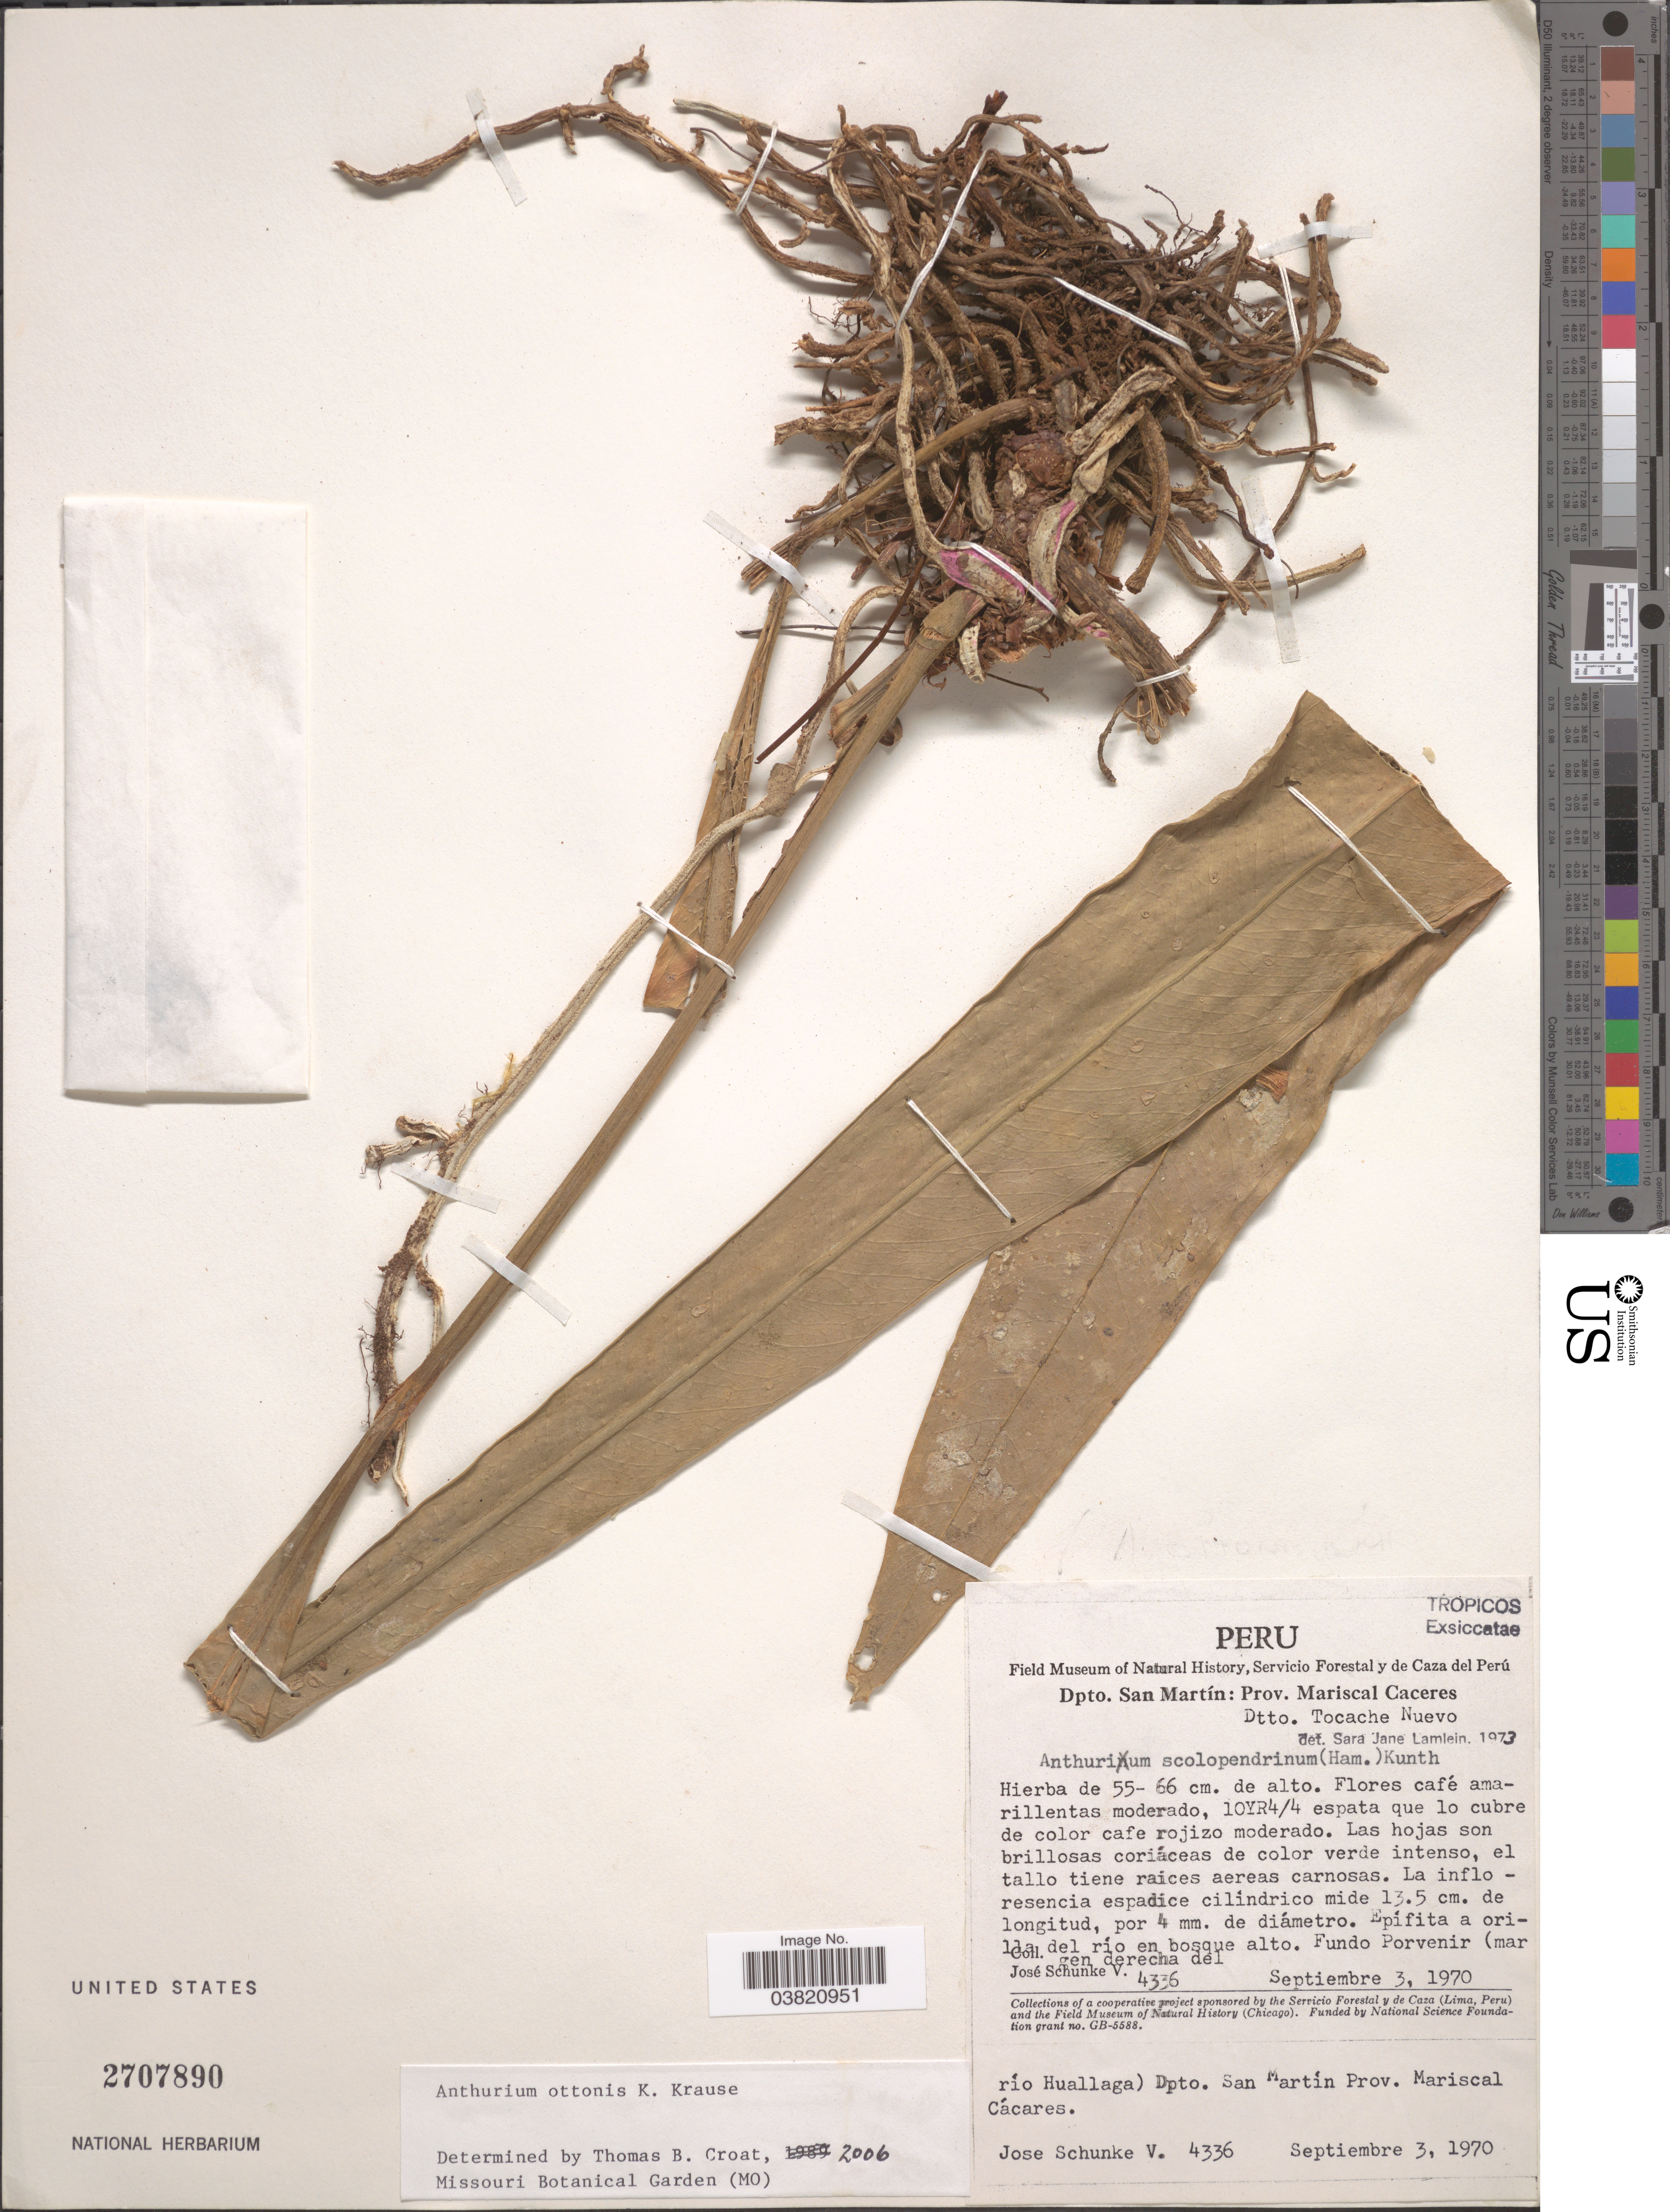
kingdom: Plantae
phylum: Tracheophyta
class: Liliopsida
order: Alismatales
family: Araceae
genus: Anthurium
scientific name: Anthurium ottonis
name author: K. Krause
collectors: J. Schunke Vigo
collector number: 4336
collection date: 1970-09-03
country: Peru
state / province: San Martín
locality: Dpto. San Martín: Prov. Mariscal Caceres. Dtto. Tocache Nuevo. Fundo Porvenir (margen derecha del río Huallaga).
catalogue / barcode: US 2707890